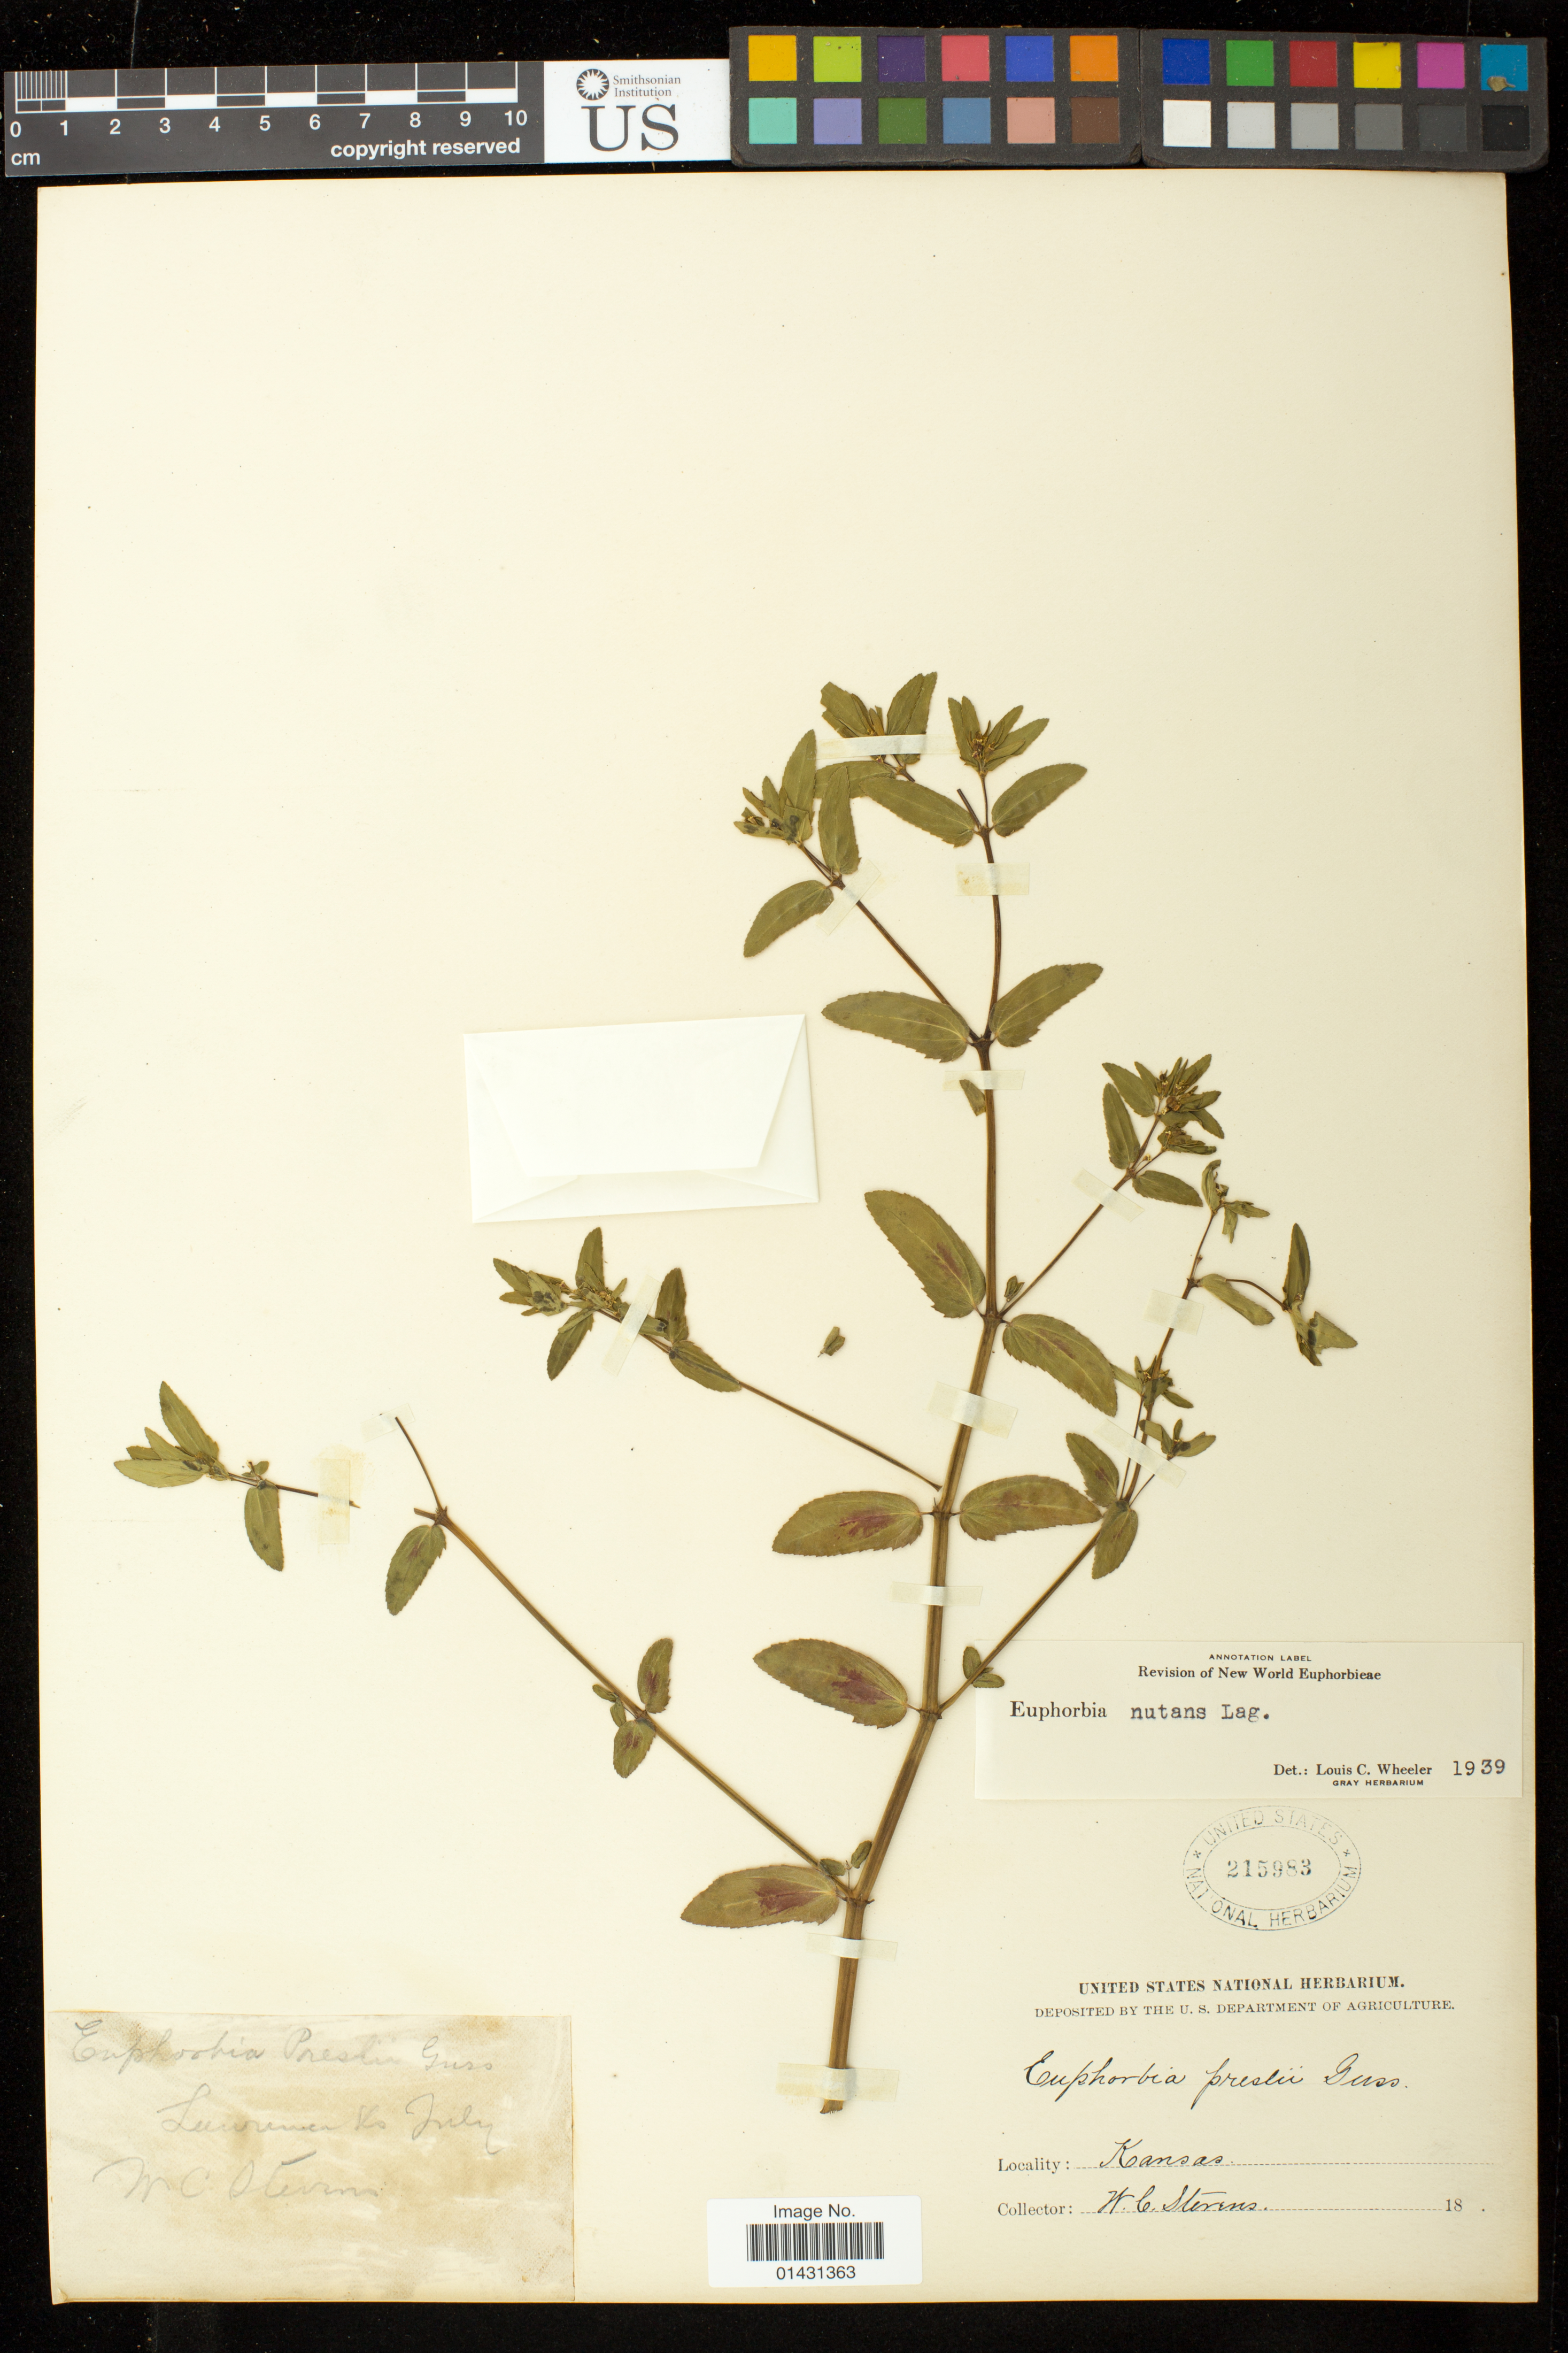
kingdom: Plantae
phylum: Tracheophyta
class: Magnoliopsida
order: Malpighiales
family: Euphorbiaceae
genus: Euphorbia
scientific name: Euphorbia maculata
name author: L.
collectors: W. C. Stevens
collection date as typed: July, 18--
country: United States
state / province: Kansas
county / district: Douglas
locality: Lawrence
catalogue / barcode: US 215983